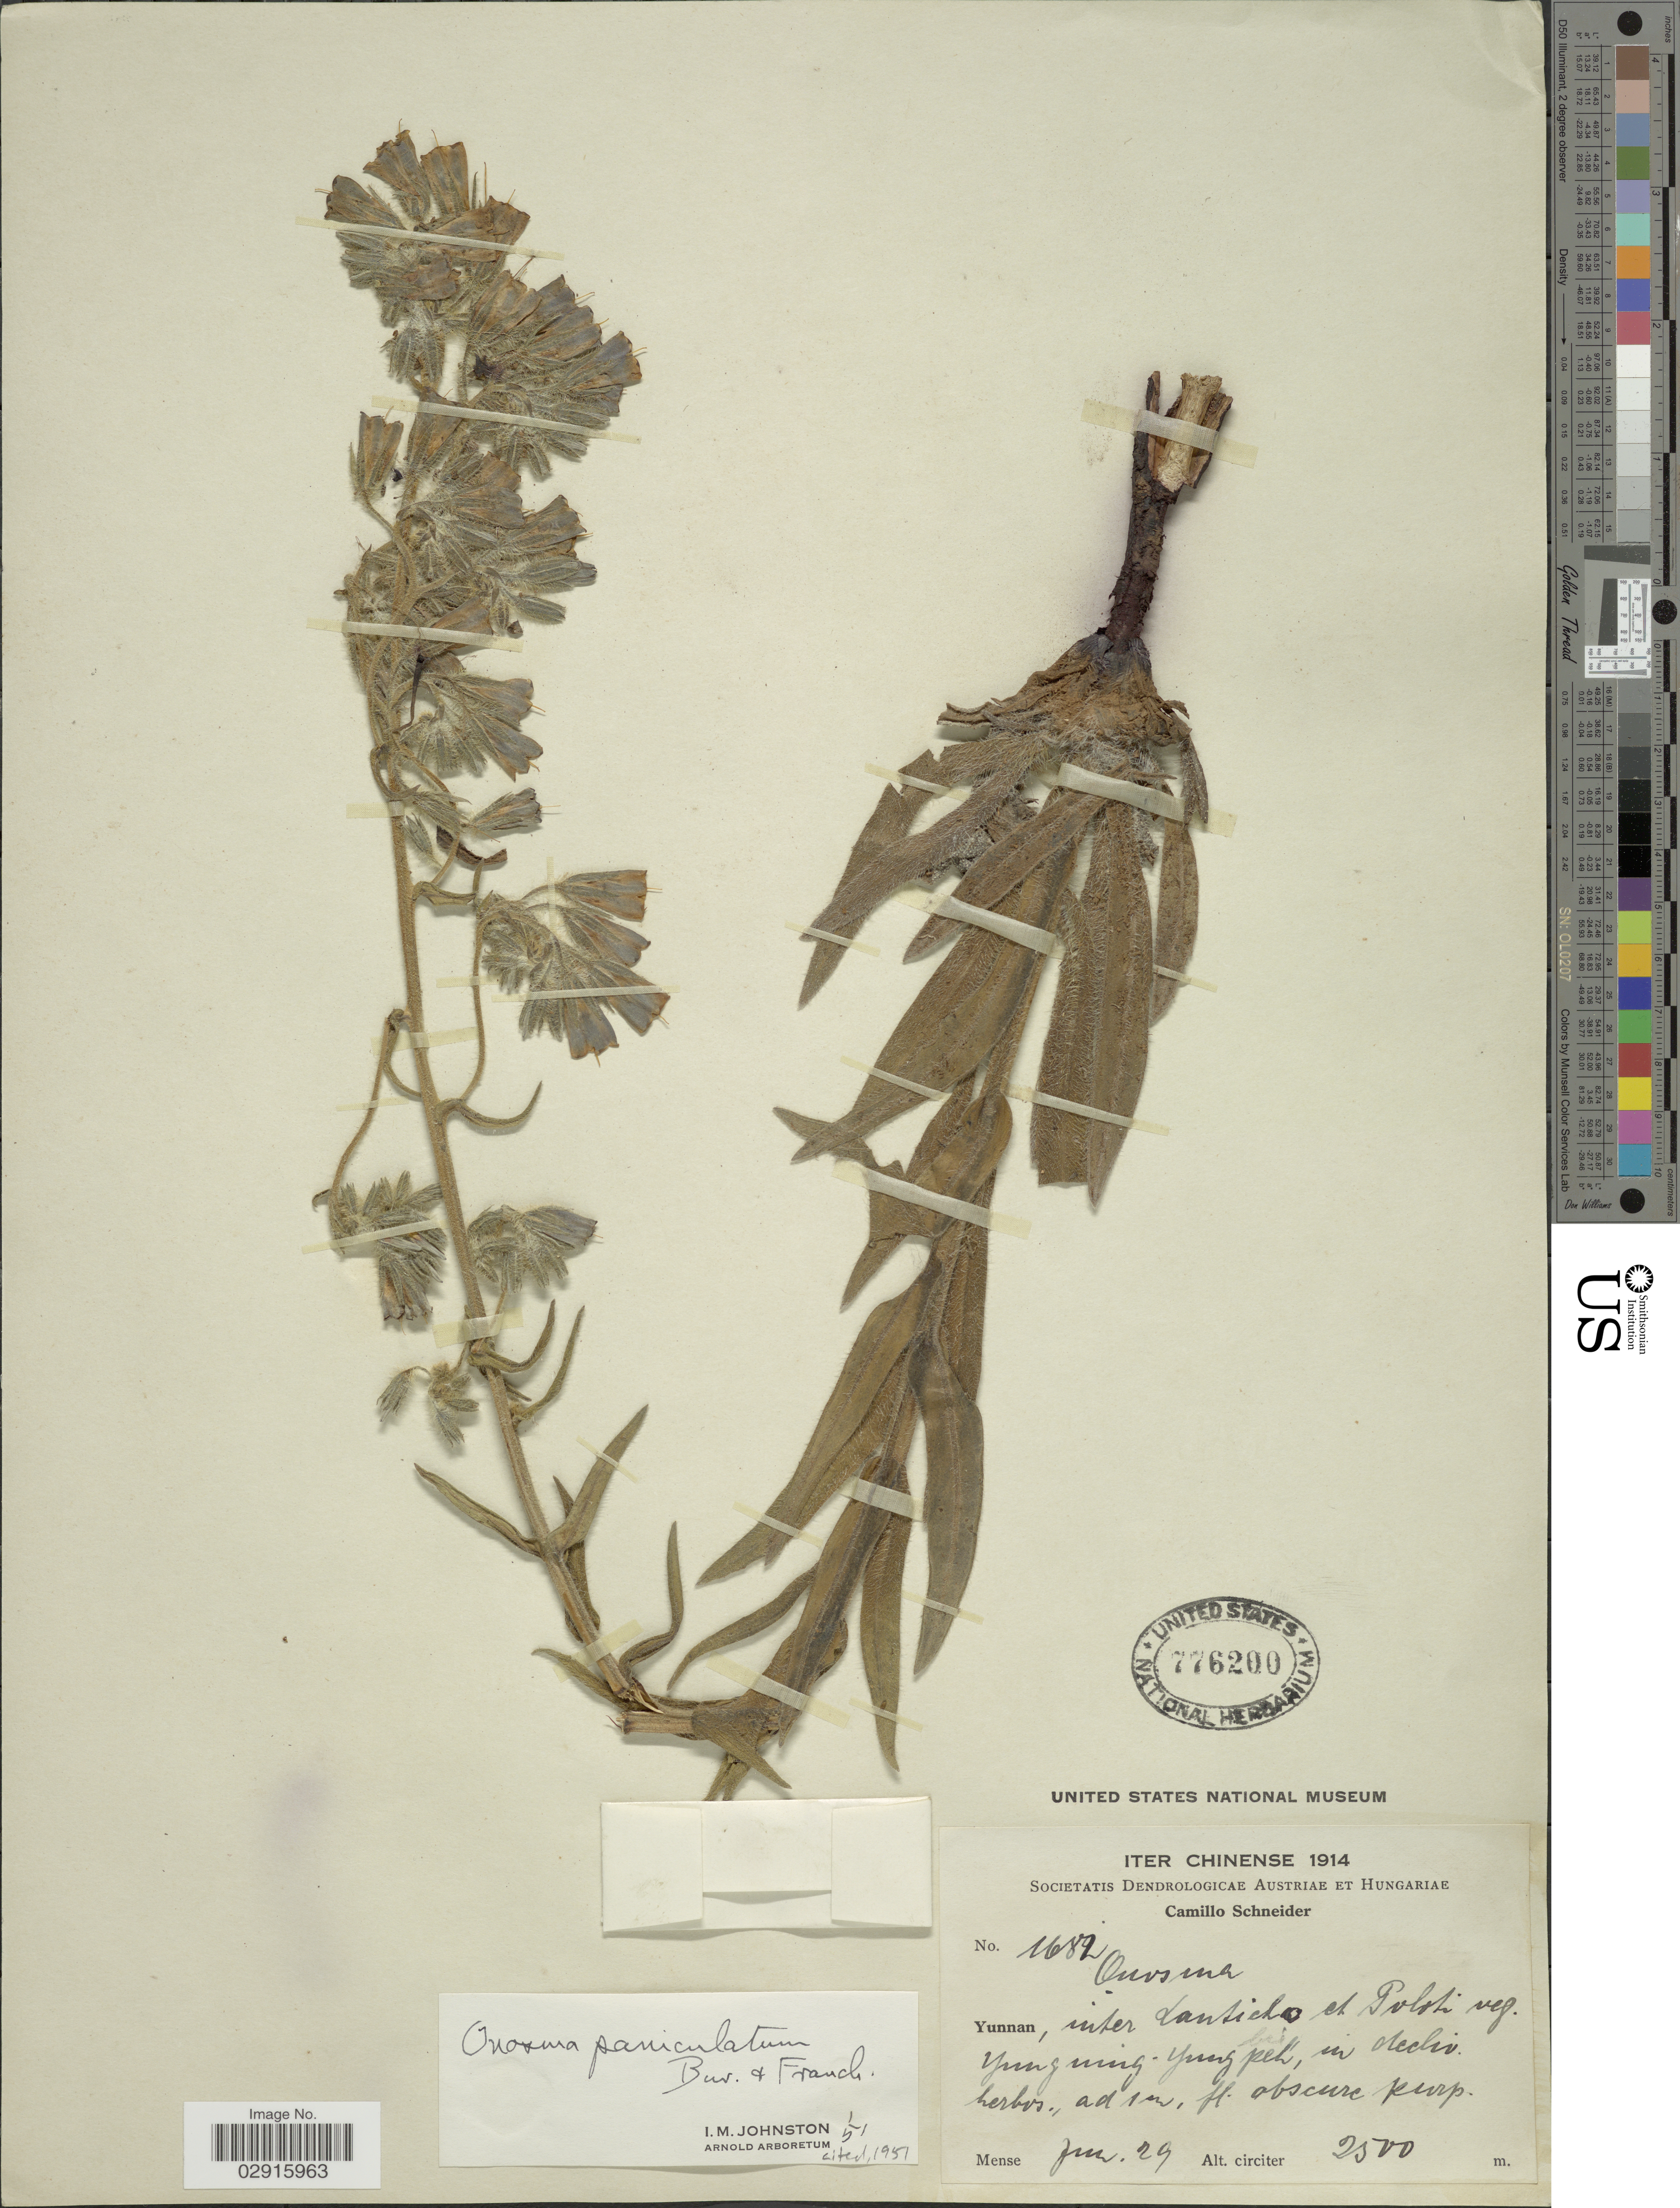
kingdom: Plantae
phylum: Tracheophyta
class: Magnoliopsida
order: Boraginales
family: Boraginaceae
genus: Onosma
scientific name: Onosma paniculata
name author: Bureau & Franch.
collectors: C. K. Schneider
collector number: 168i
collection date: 1914-06-29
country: China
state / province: Yunnan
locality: Inter Lansicho [interpreted] et Poloh [interpreted] verg. Yung Ming, Yung Peh, in declio.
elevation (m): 2500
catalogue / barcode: US 776200